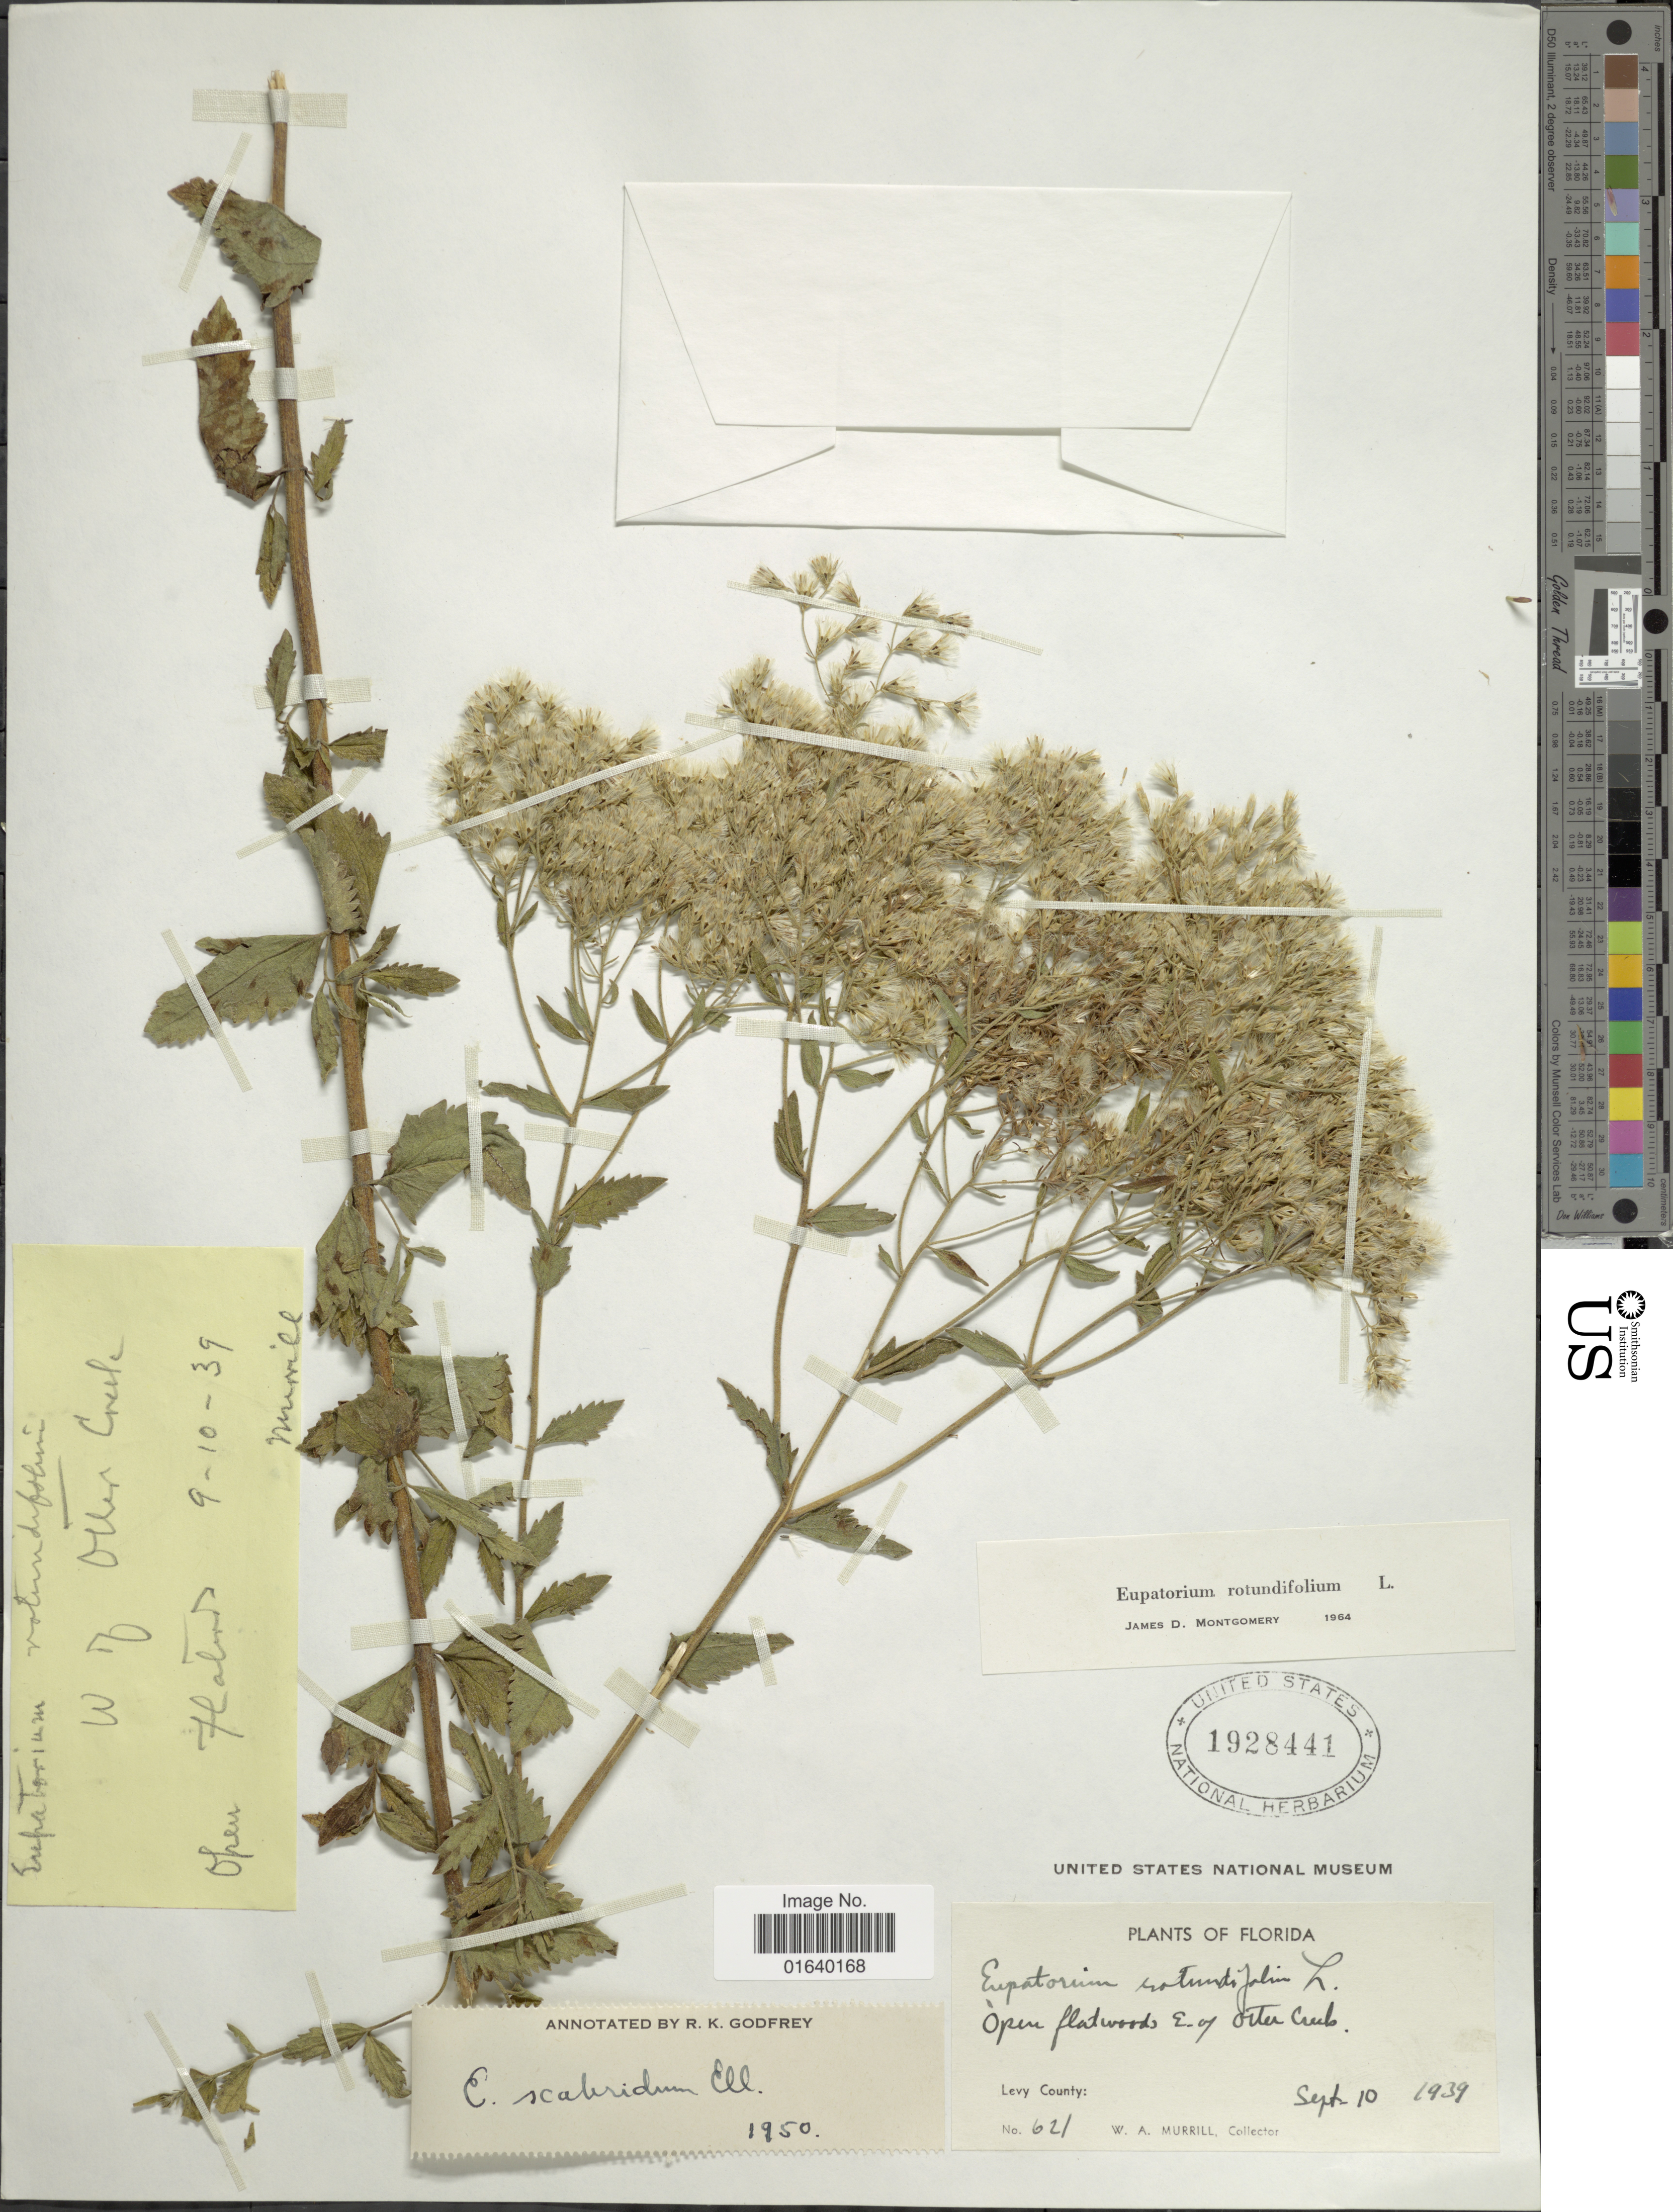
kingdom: Plantae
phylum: Tracheophyta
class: Magnoliopsida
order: Asterales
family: Asteraceae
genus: Eupatorium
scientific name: Eupatorium rotundifolium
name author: L.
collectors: W. A. Murrill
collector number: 621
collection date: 1939-09-10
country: United States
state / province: Florida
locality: Open flatwoods E of Oiter club, Levy County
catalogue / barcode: US 1928441